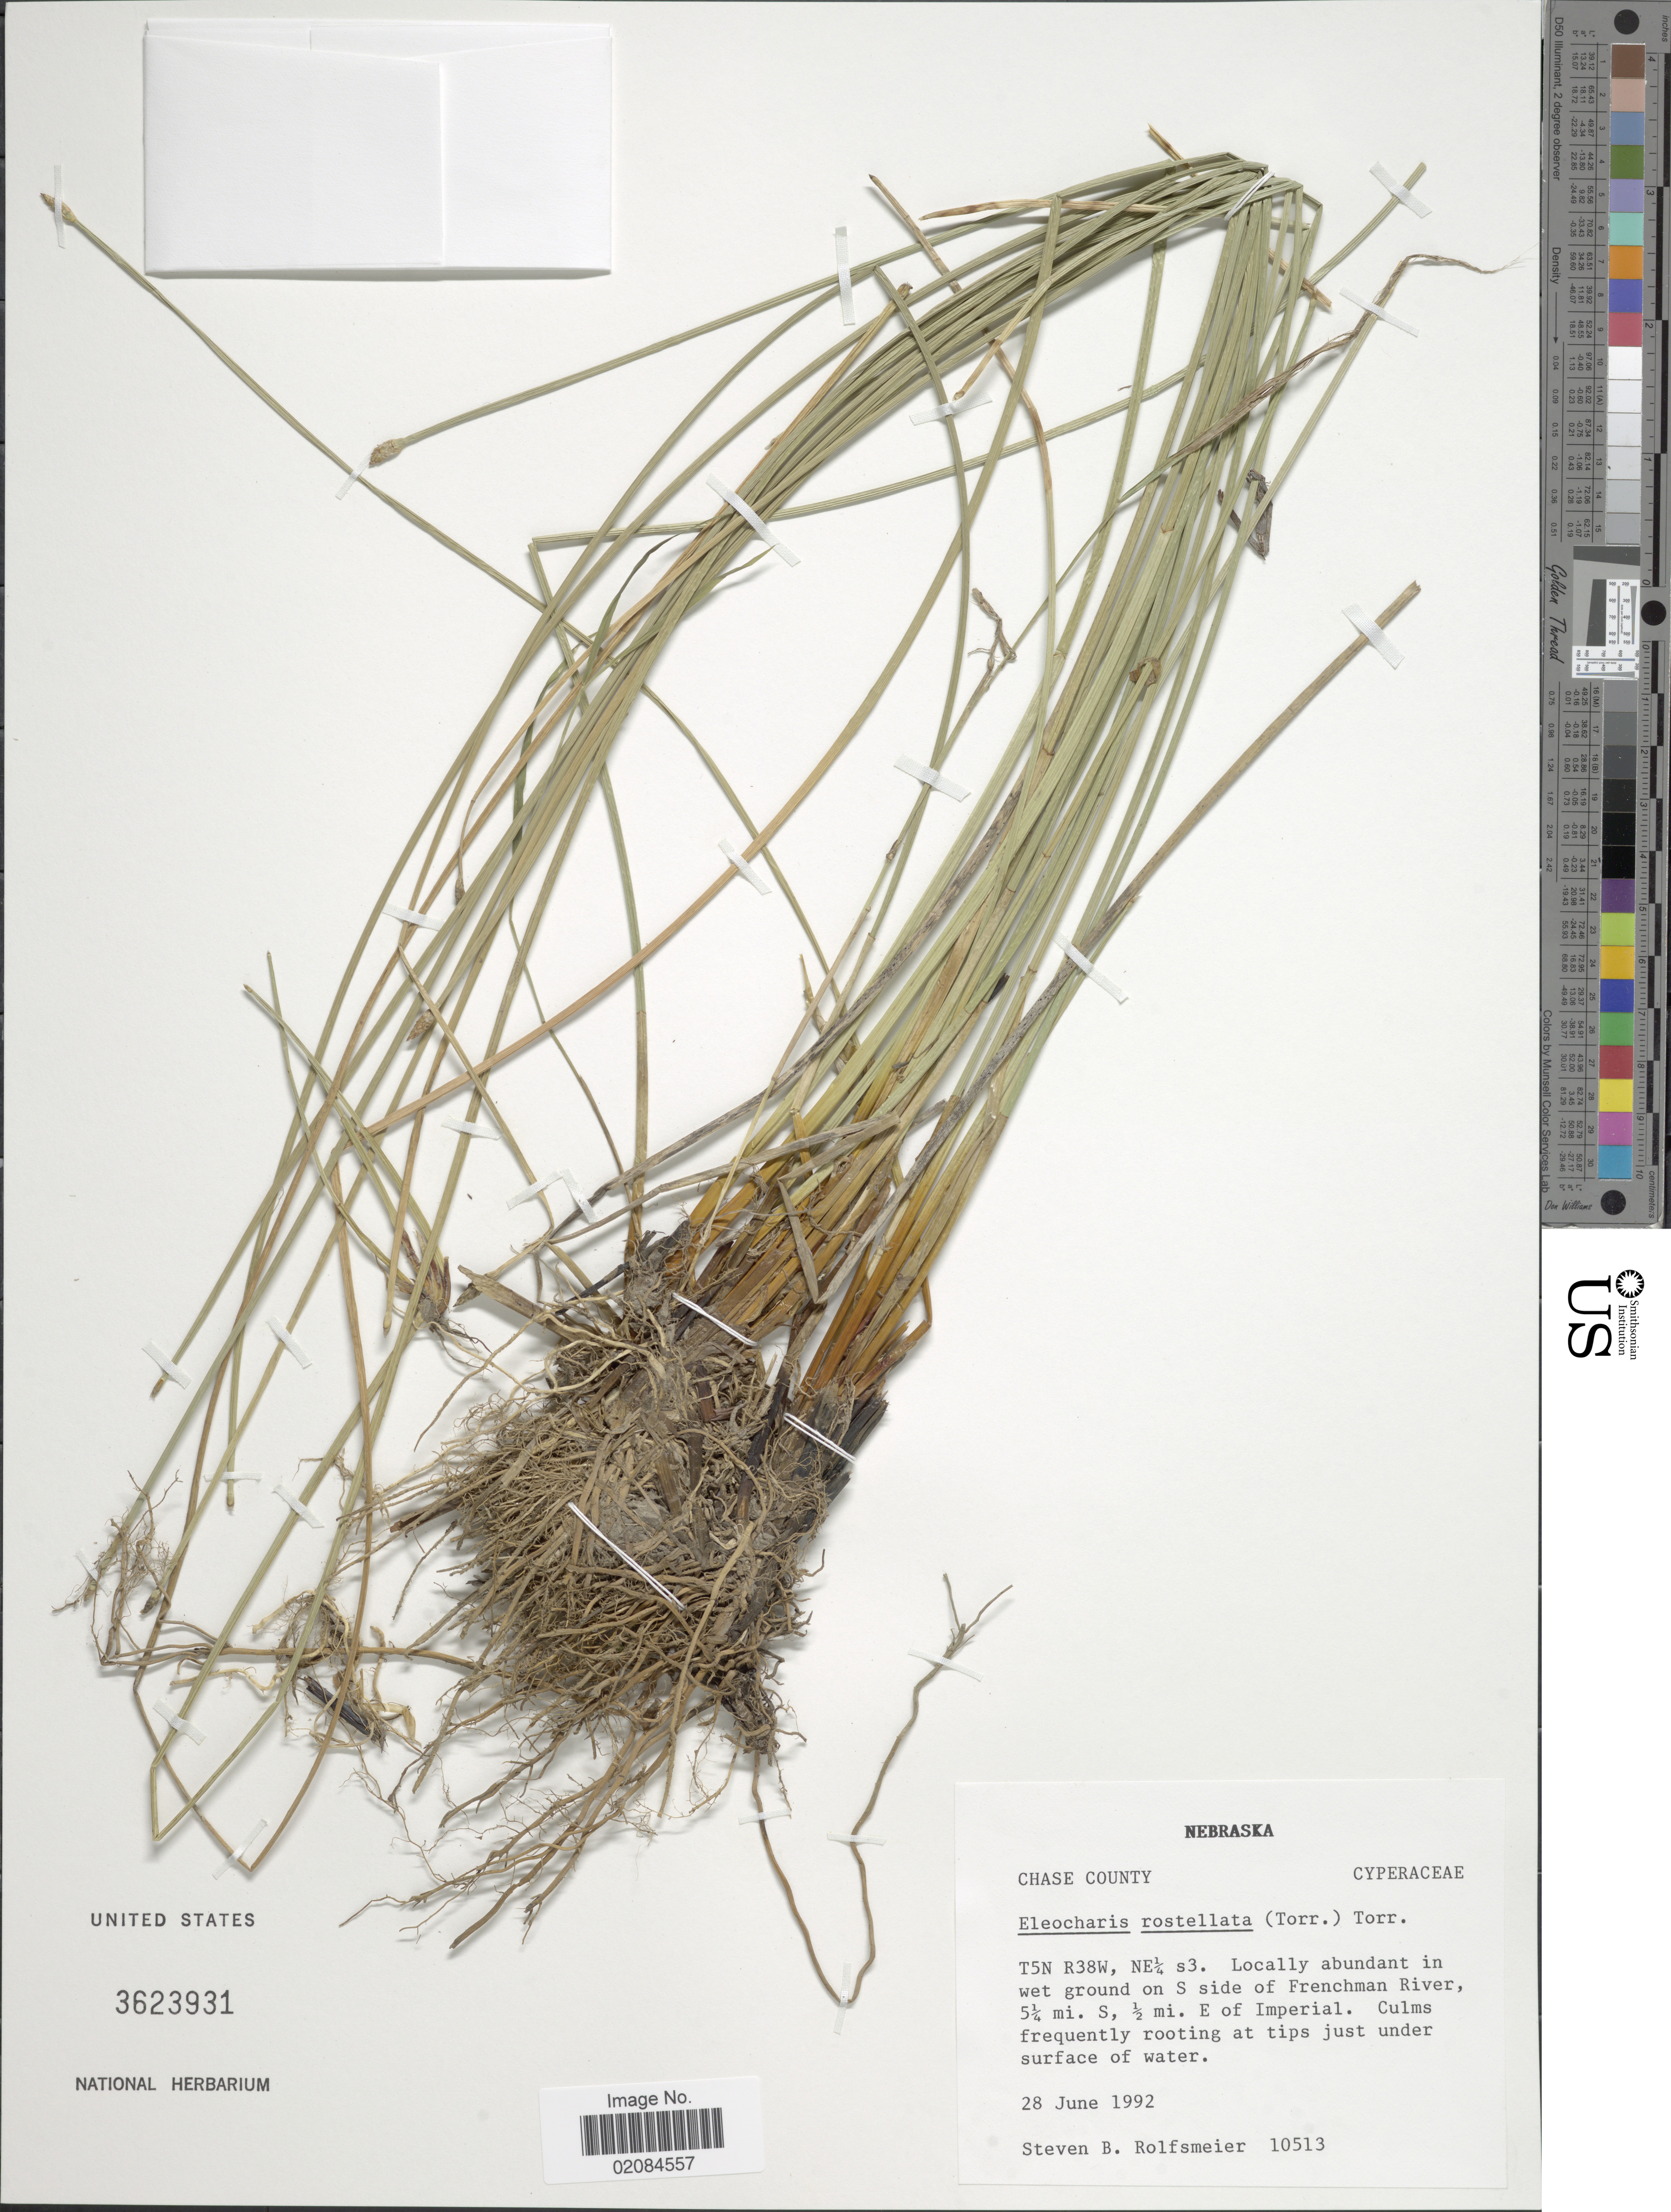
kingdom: Plantae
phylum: Tracheophyta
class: Liliopsida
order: Poales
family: Cyperaceae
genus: Eleocharis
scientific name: Eleocharis rostellata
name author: (Torr.) Torr.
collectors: S. Rolfsmeier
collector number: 10513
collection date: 1992-06-28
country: United States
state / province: Nebraska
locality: T5N, R38W, NE 1/4 s3., on S side of Frenchman River, 5 1/4 mi. S, 1/2 mi. E of Imperial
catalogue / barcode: US 3623931